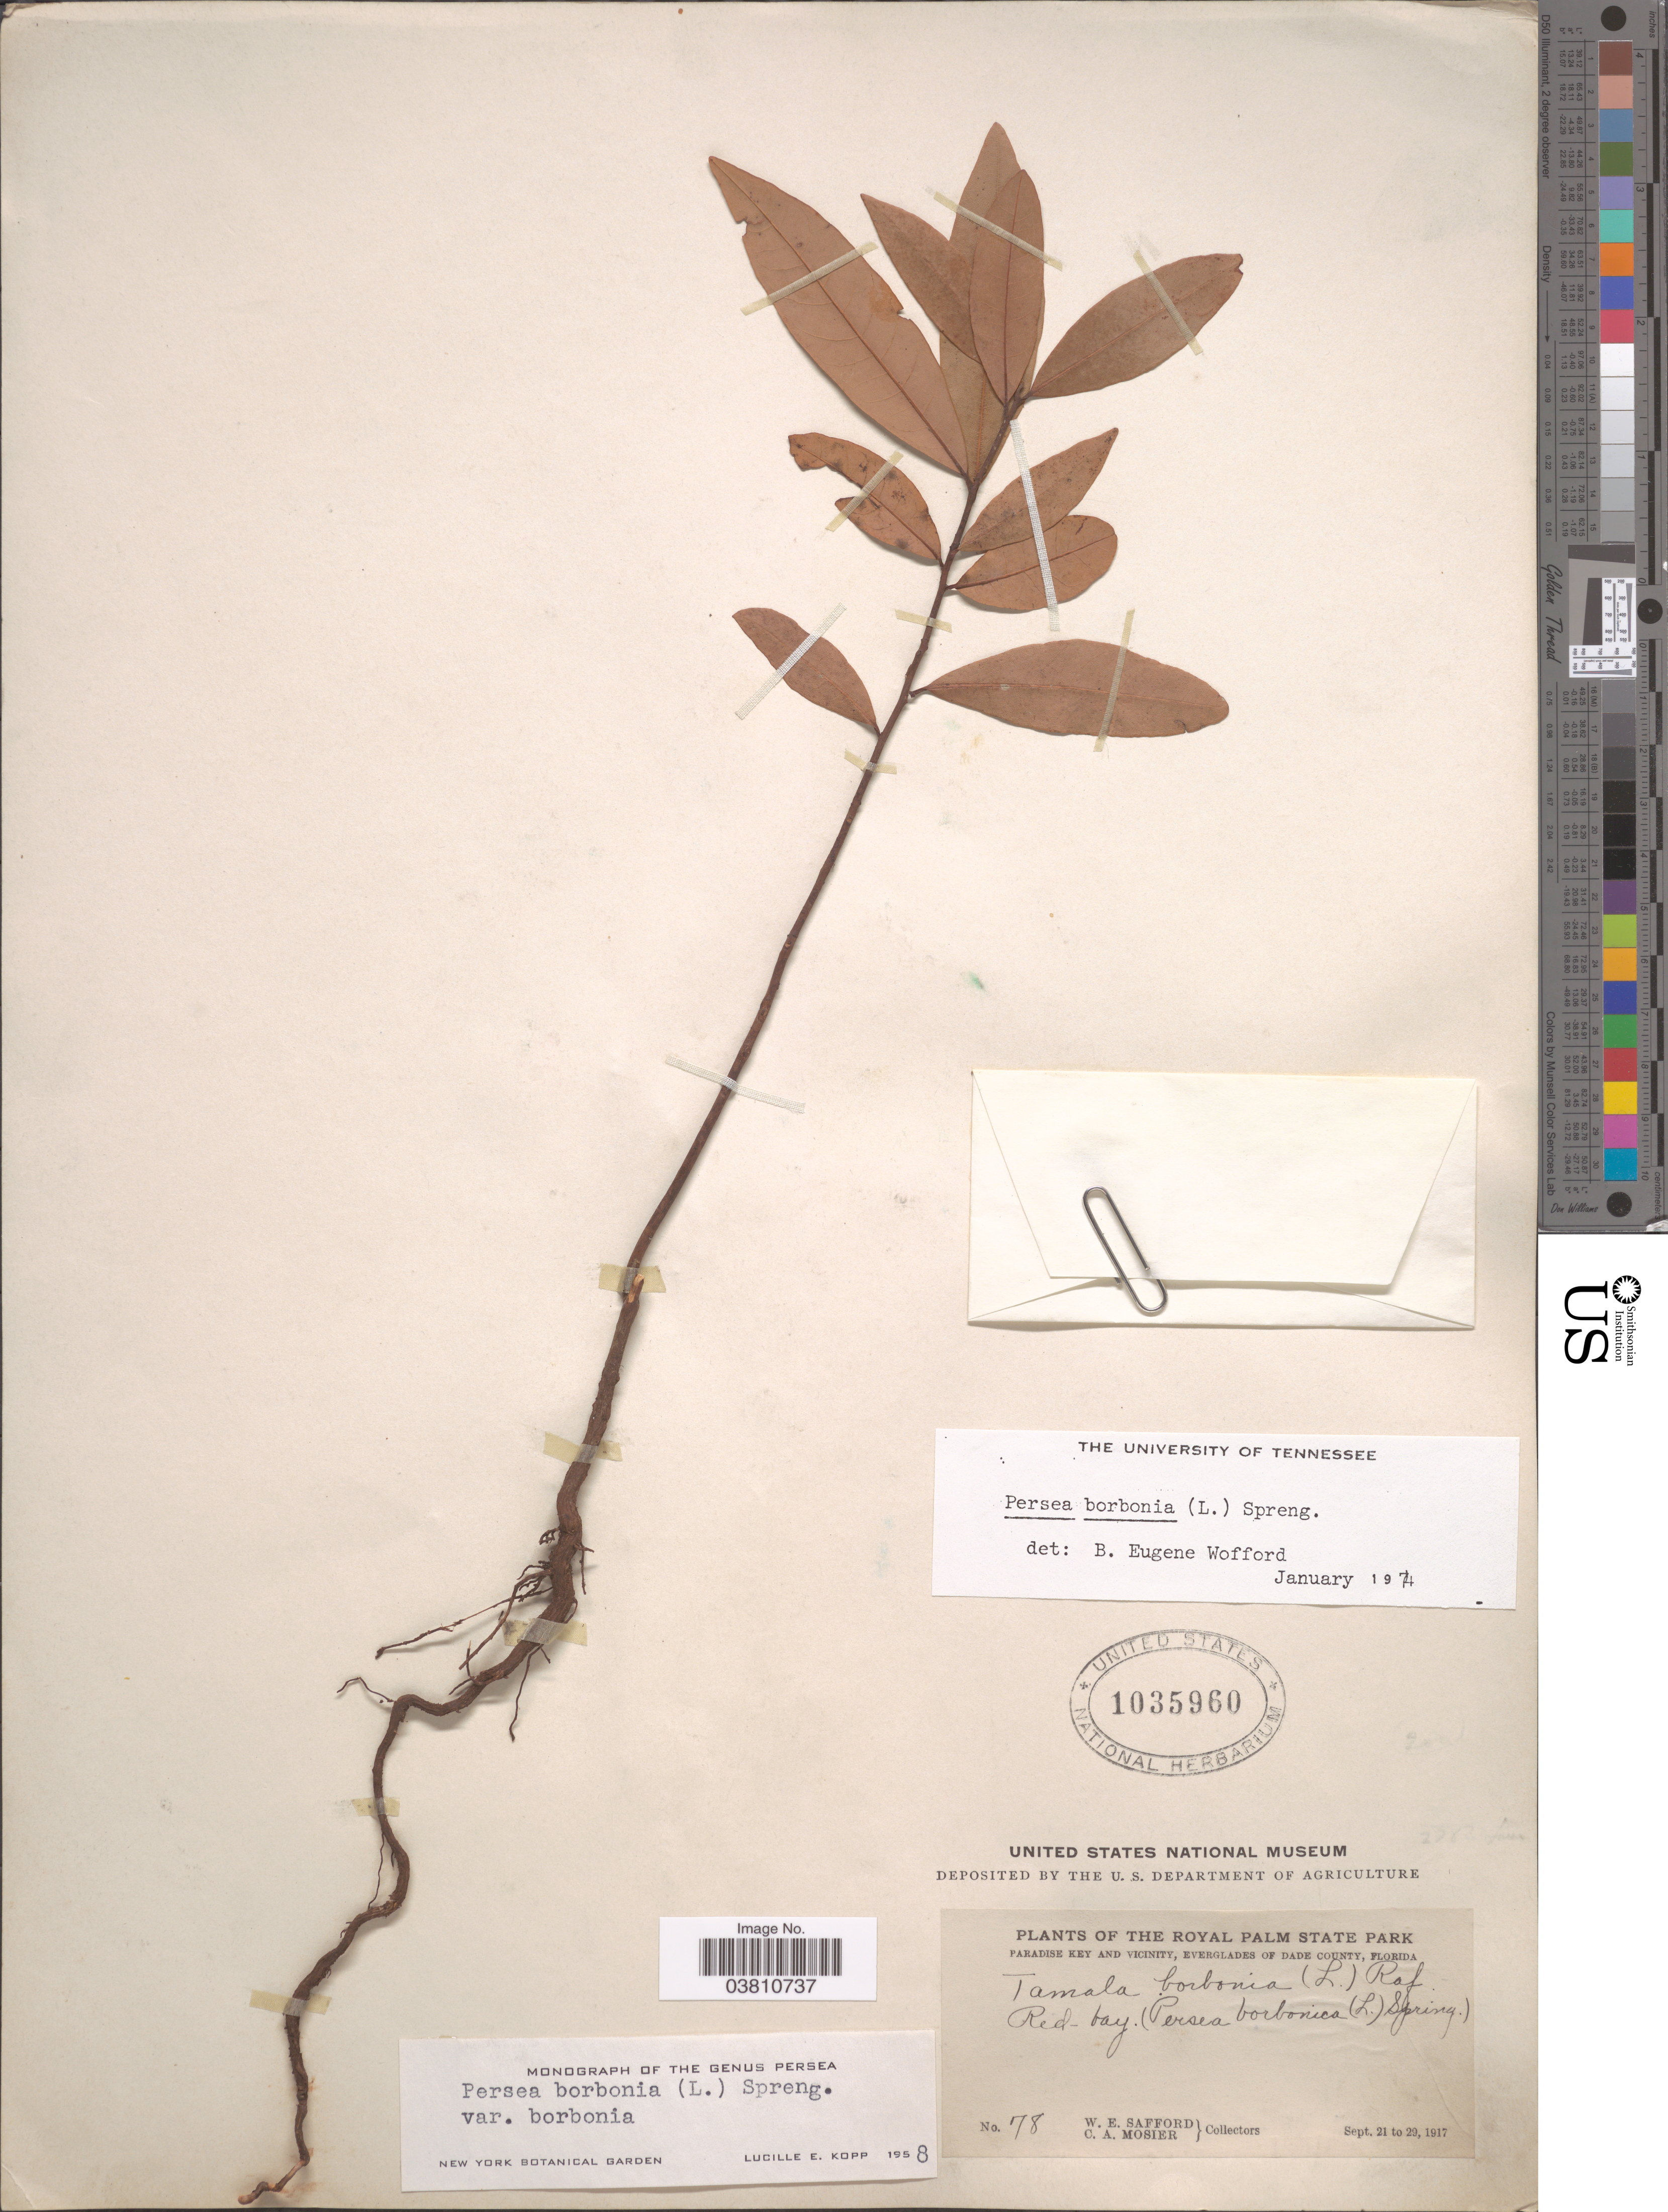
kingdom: Plantae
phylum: Tracheophyta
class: Magnoliopsida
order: Laurales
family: Lauraceae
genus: Persea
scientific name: Persea borbonia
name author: (L.) Spreng.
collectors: W. E. Safford & C. A. Mosier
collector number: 78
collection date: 1917-09-21/1917-09-29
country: United States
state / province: Florida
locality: The Royal Palm State Park. Paradise Key and vicinity, Everglades of Dade County.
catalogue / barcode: US 1035960